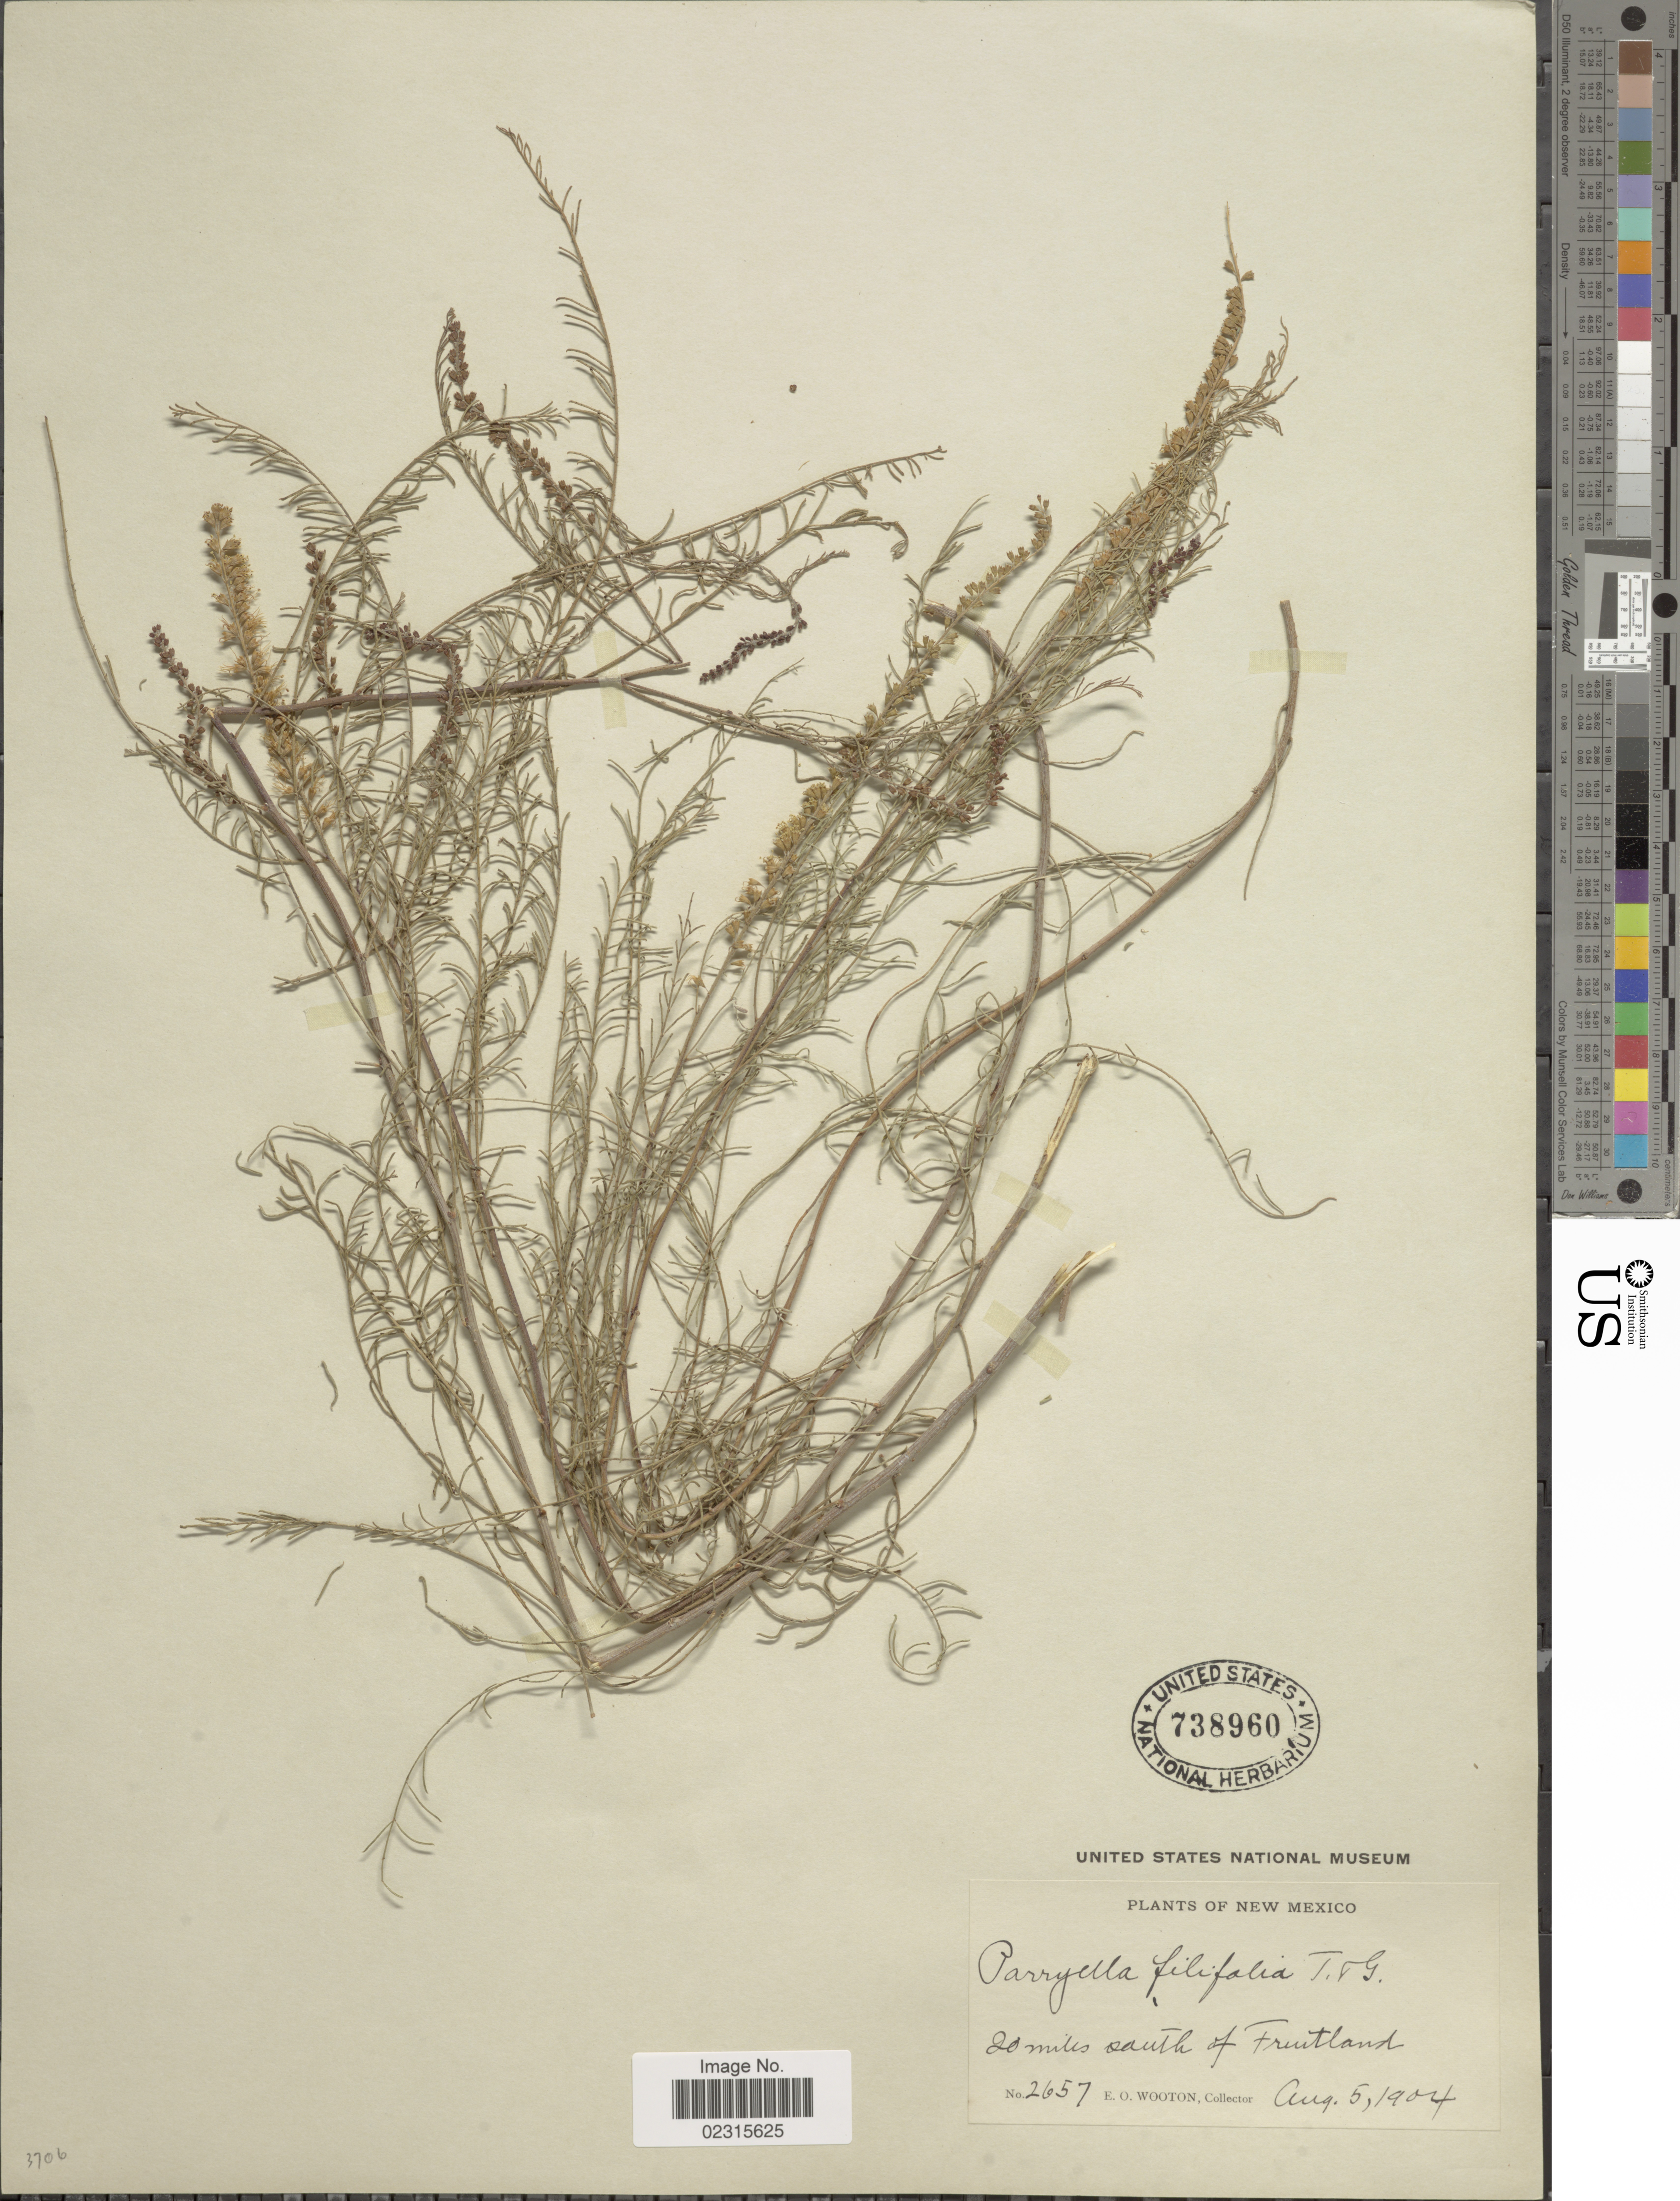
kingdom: Plantae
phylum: Tracheophyta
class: Magnoliopsida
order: Fabales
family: Fabaceae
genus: Parryella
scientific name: Parryella filifolia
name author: Torr. & A. Gray ex A. Gray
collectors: E. O. Wooton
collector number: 2657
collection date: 1904-08-05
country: United States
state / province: New Mexico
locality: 20 miles south of Fruitland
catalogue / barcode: US 738960